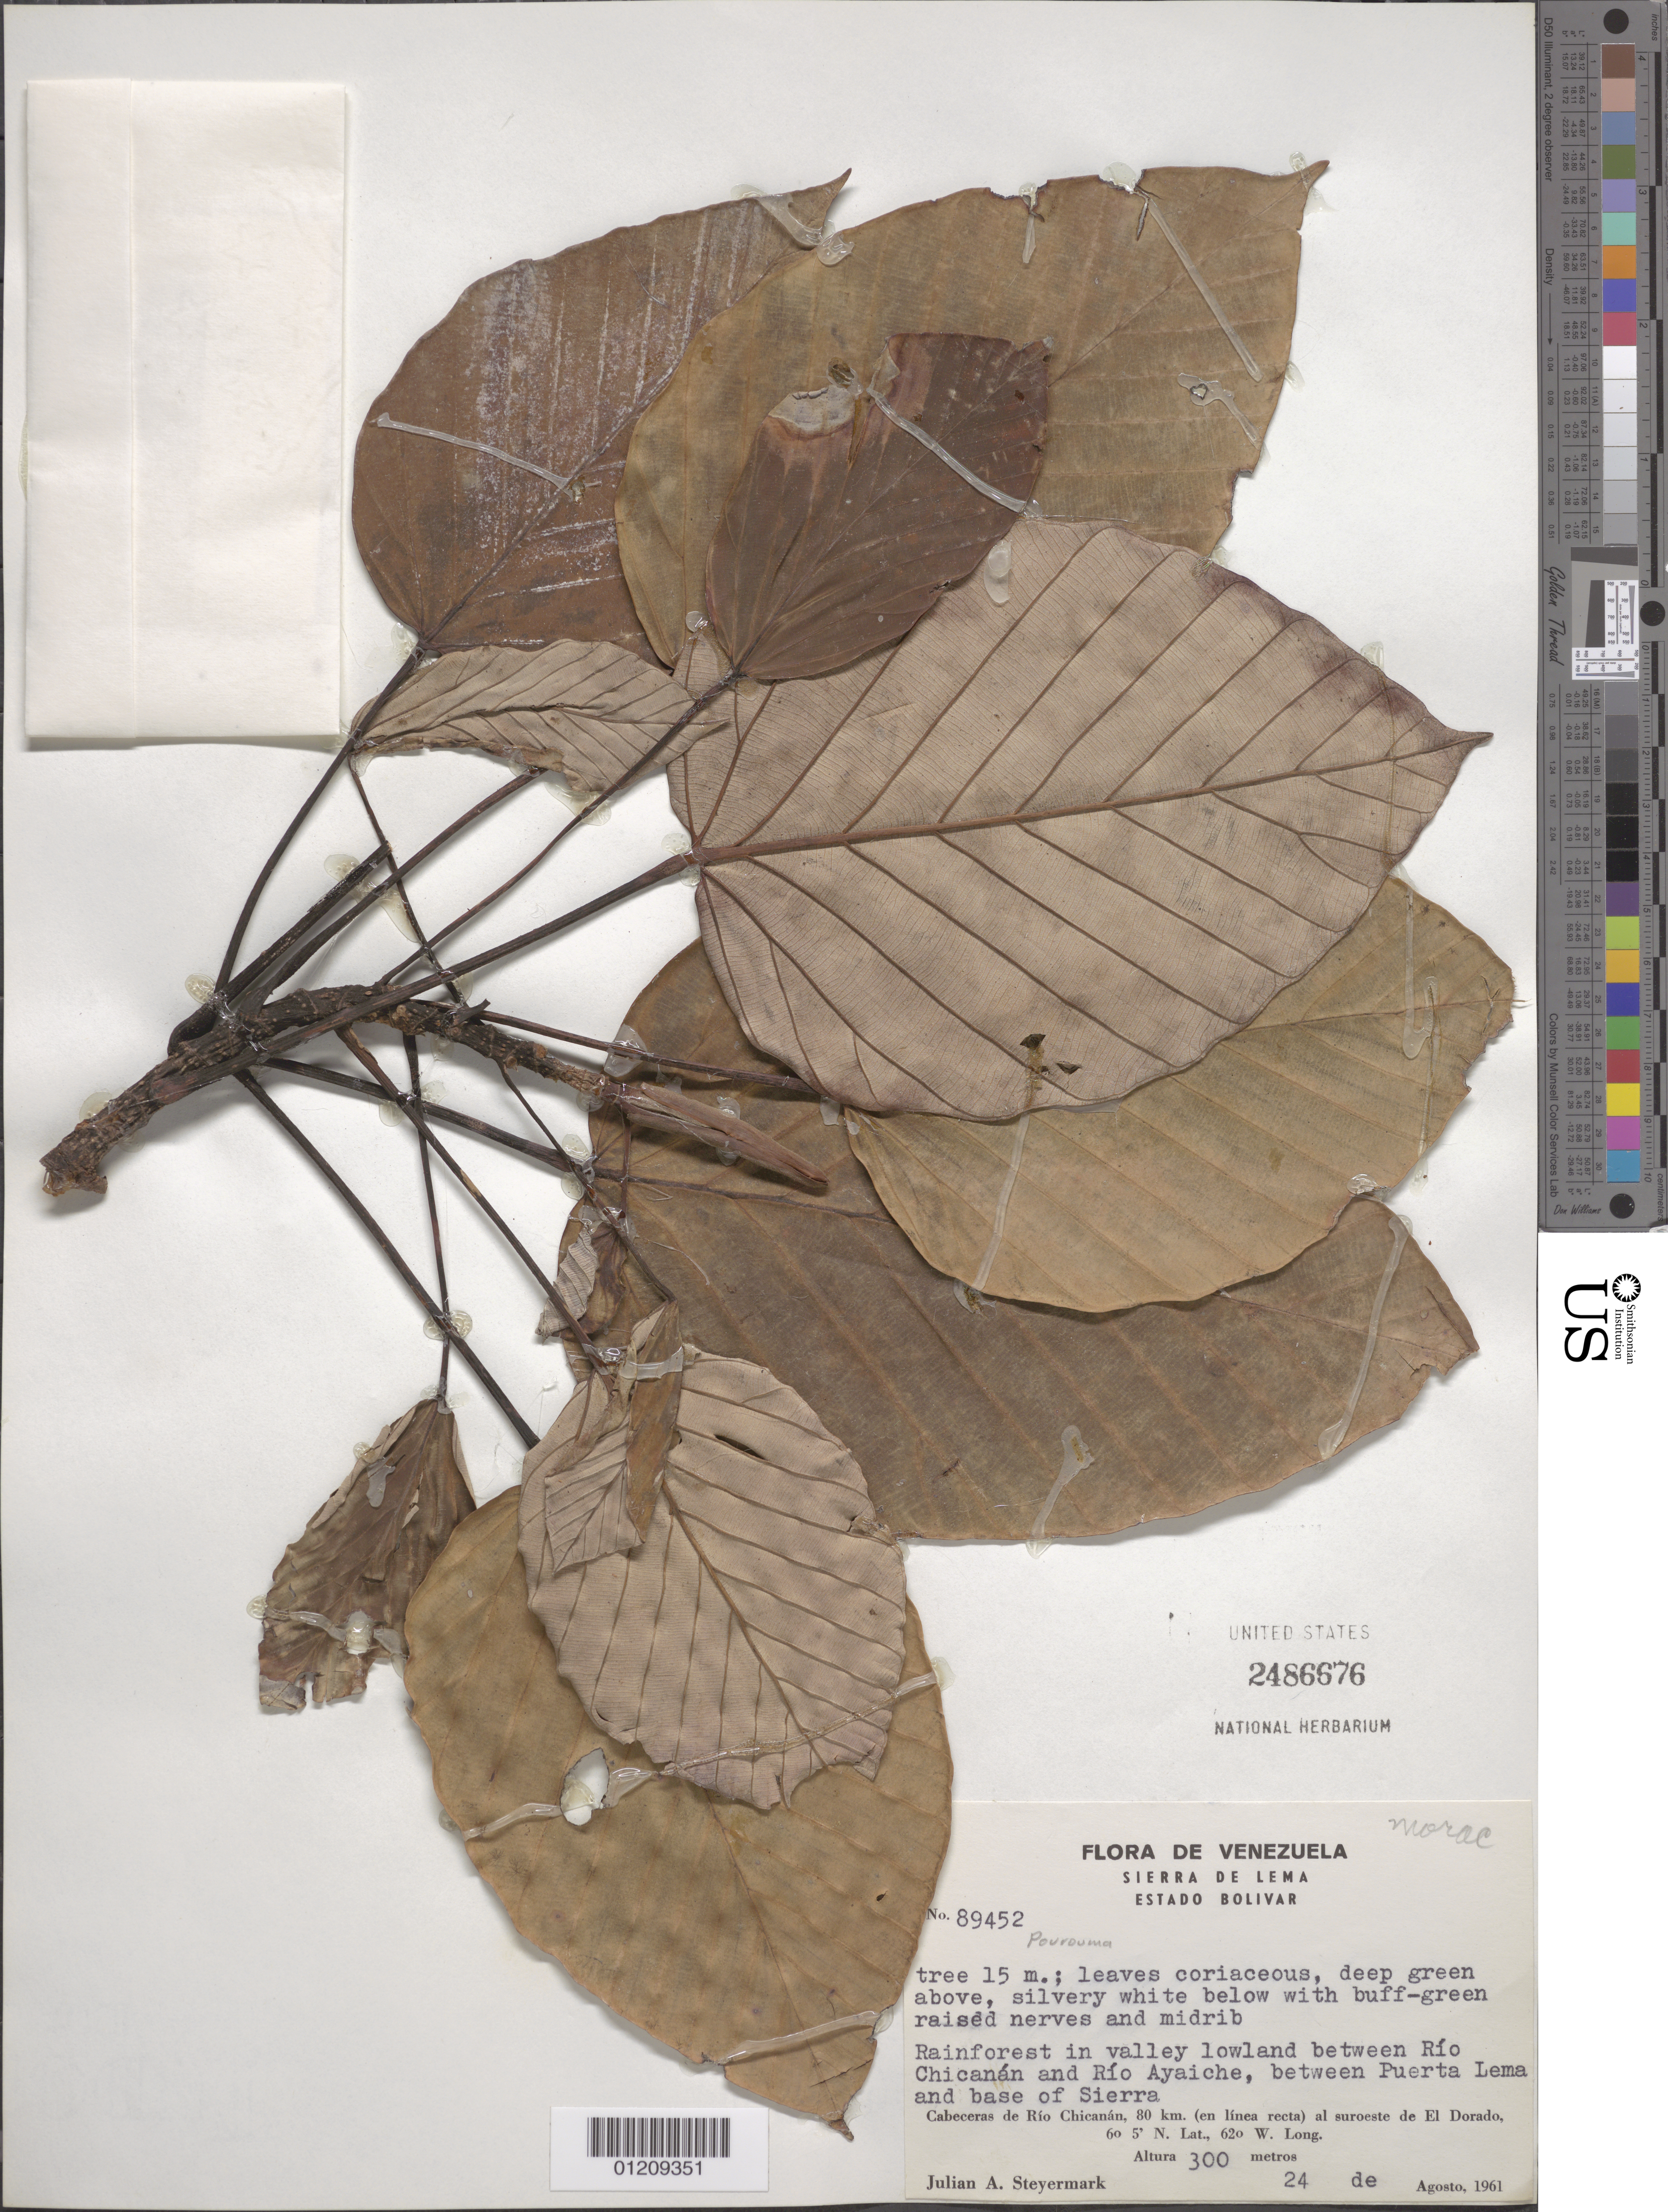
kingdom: Plantae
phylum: Tracheophyta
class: Magnoliopsida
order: Rosales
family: Urticaceae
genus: Pourouma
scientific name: Pourouma sp.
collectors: J. Steyermark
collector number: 89452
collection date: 1961-08-24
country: Venezuela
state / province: Bolívar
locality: Between Rio Chicanán and Rio Ayaiche, between Puerta Lema and base of Sierra. Cabeceras de Rio Chicanán, 80 km (en linea recta) al suroeste del El Dorado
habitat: Rainforest in valley lowland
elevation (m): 300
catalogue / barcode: US 2486676